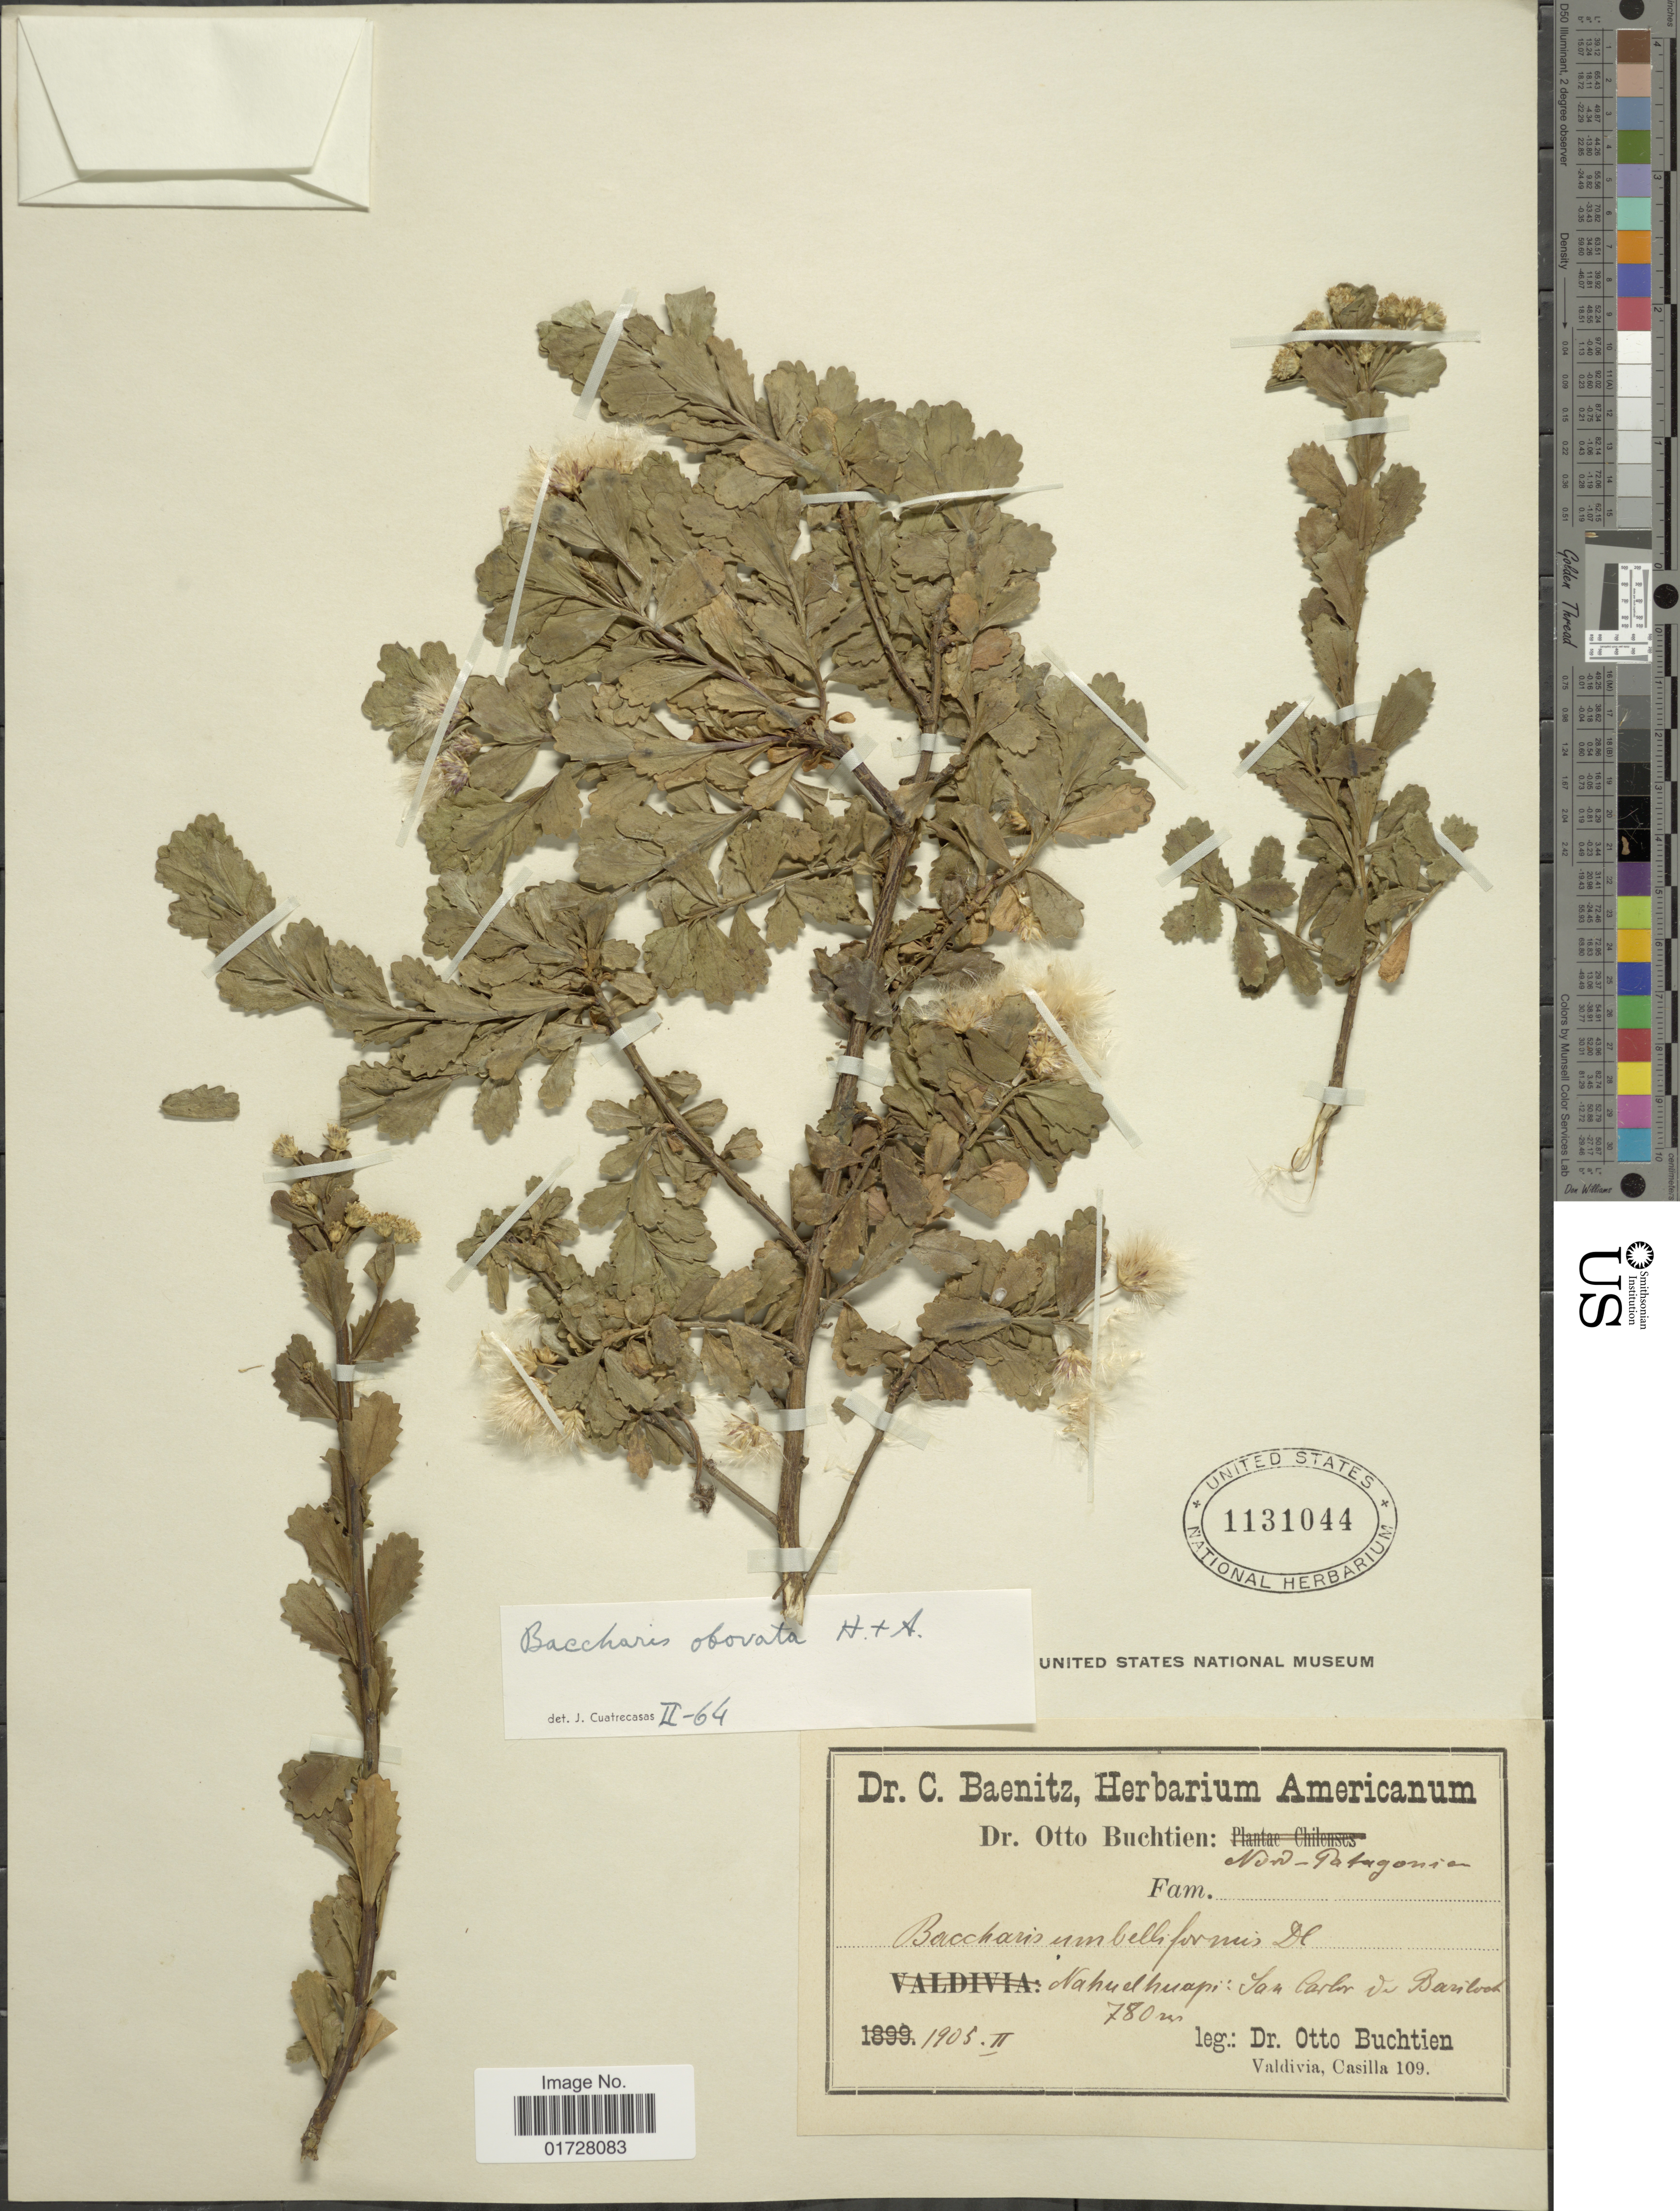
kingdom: Plantae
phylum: Tracheophyta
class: Magnoliopsida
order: Asterales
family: Asteraceae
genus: Baccharis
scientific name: Baccharis concava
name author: (Ruiz & Pav.) Pers.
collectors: O. Buchtien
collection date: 1905-02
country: Argentina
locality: Nord-Patagonien, Nahuelhuapi, San Carlos de Bariloche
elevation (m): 780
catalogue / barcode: US 1131044